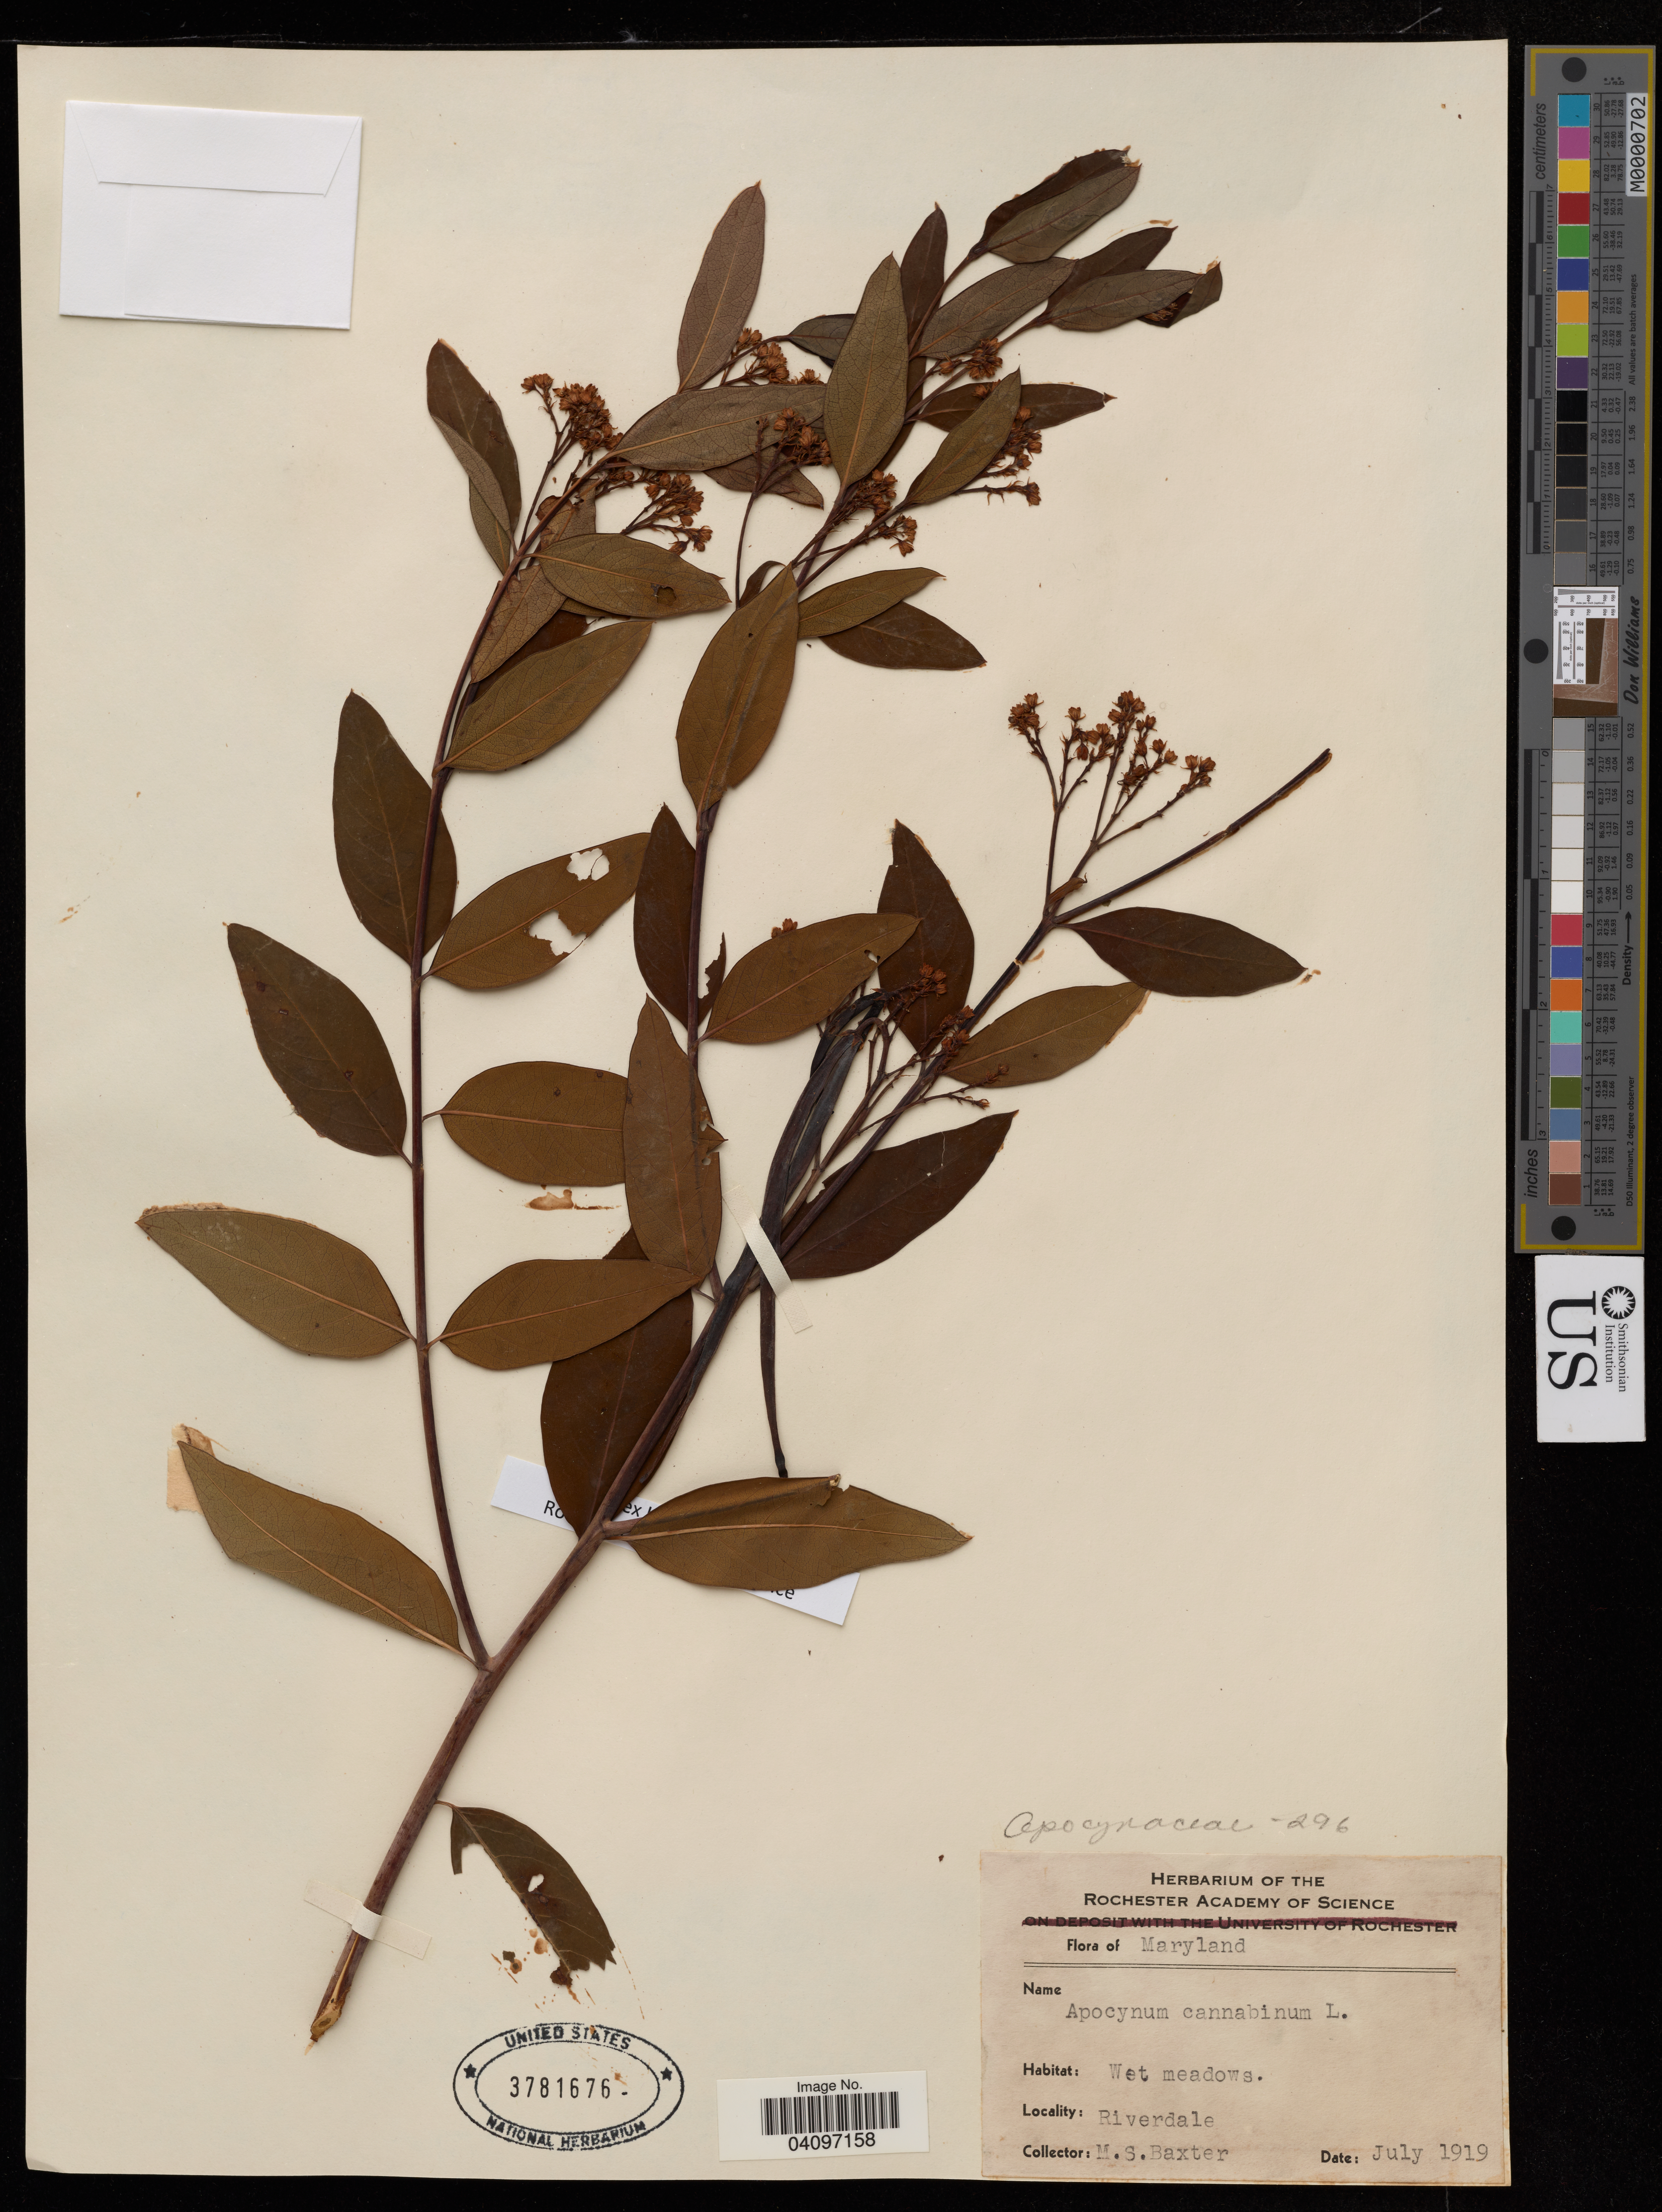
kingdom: Plantae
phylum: Tracheophyta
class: Magnoliopsida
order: Gentianales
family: Apocynaceae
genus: Apocynum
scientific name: Apocynum cannabinum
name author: L.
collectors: M. Baxter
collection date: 1919-07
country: United States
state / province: Maryland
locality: Riverdale.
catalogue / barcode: US 3781676